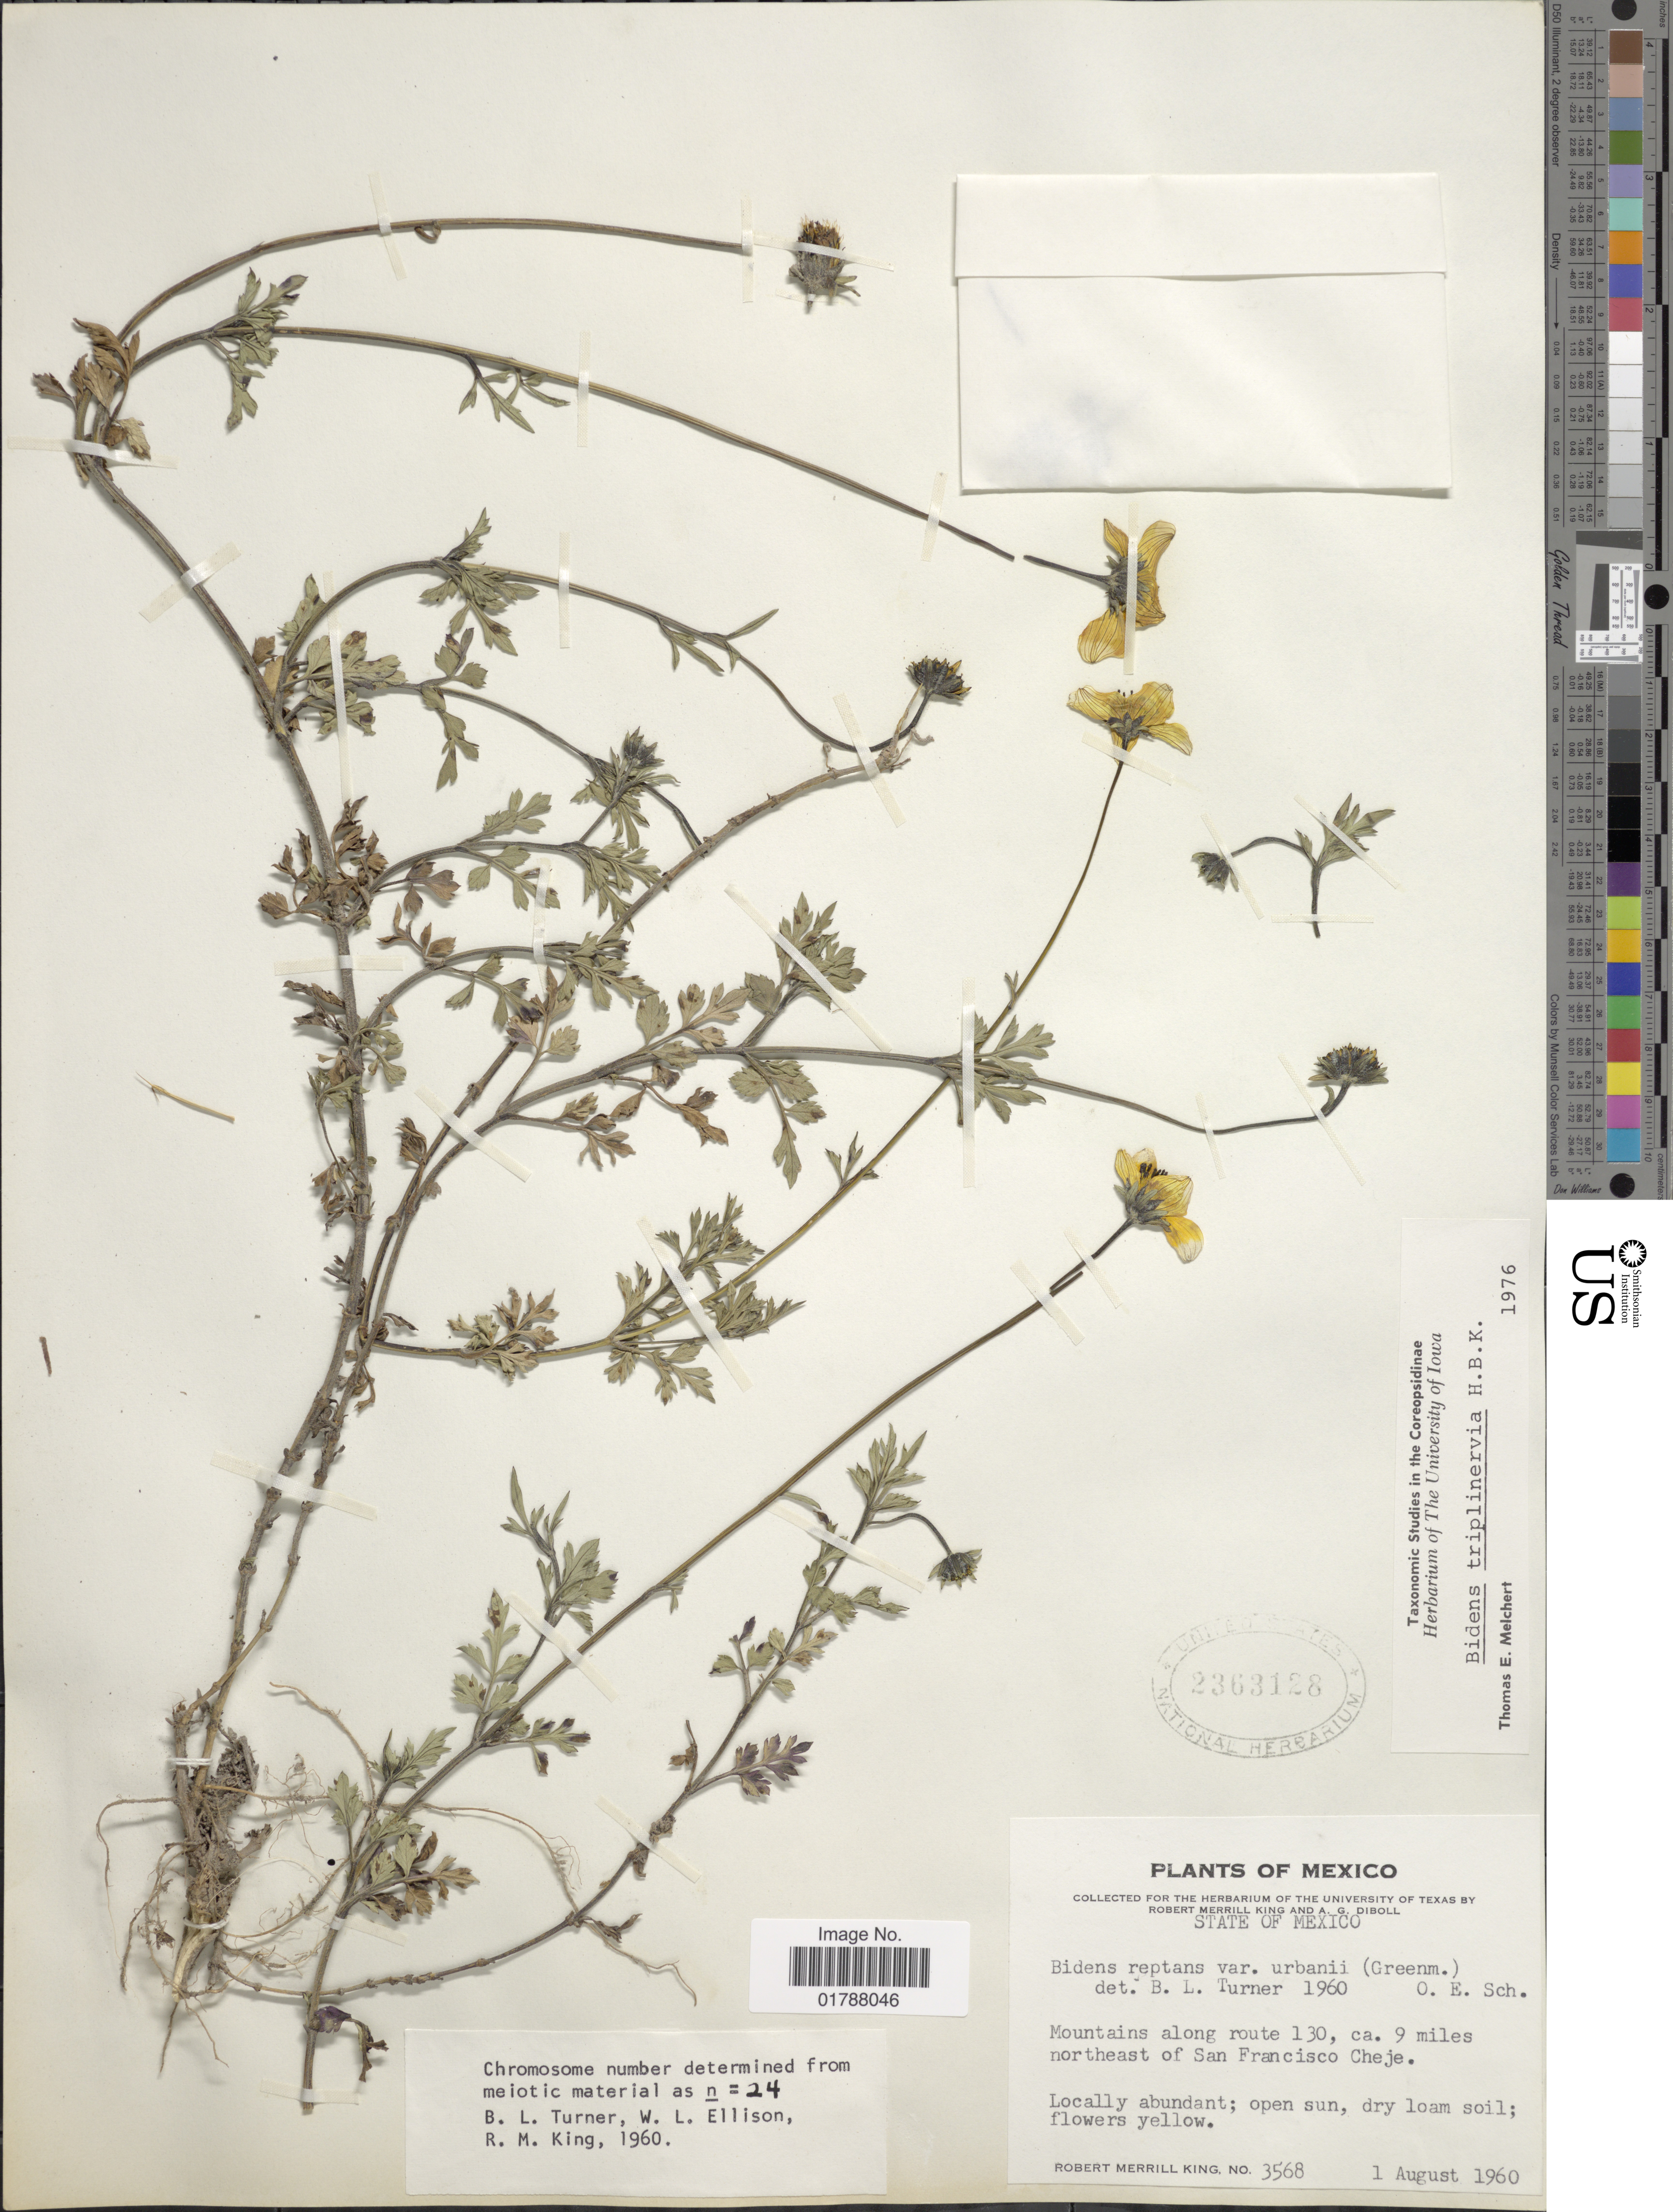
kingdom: Plantae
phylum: Tracheophyta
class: Magnoliopsida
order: Asterales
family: Asteraceae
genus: Bidens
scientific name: Bidens triplinervia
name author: Kunth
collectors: R. M. King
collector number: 3568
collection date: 1960-08-01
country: Mexico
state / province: México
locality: State of Mexico, Mountains along route 130, 9 miles northeast of Sahn Francisco Cheje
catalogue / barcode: US 2363128